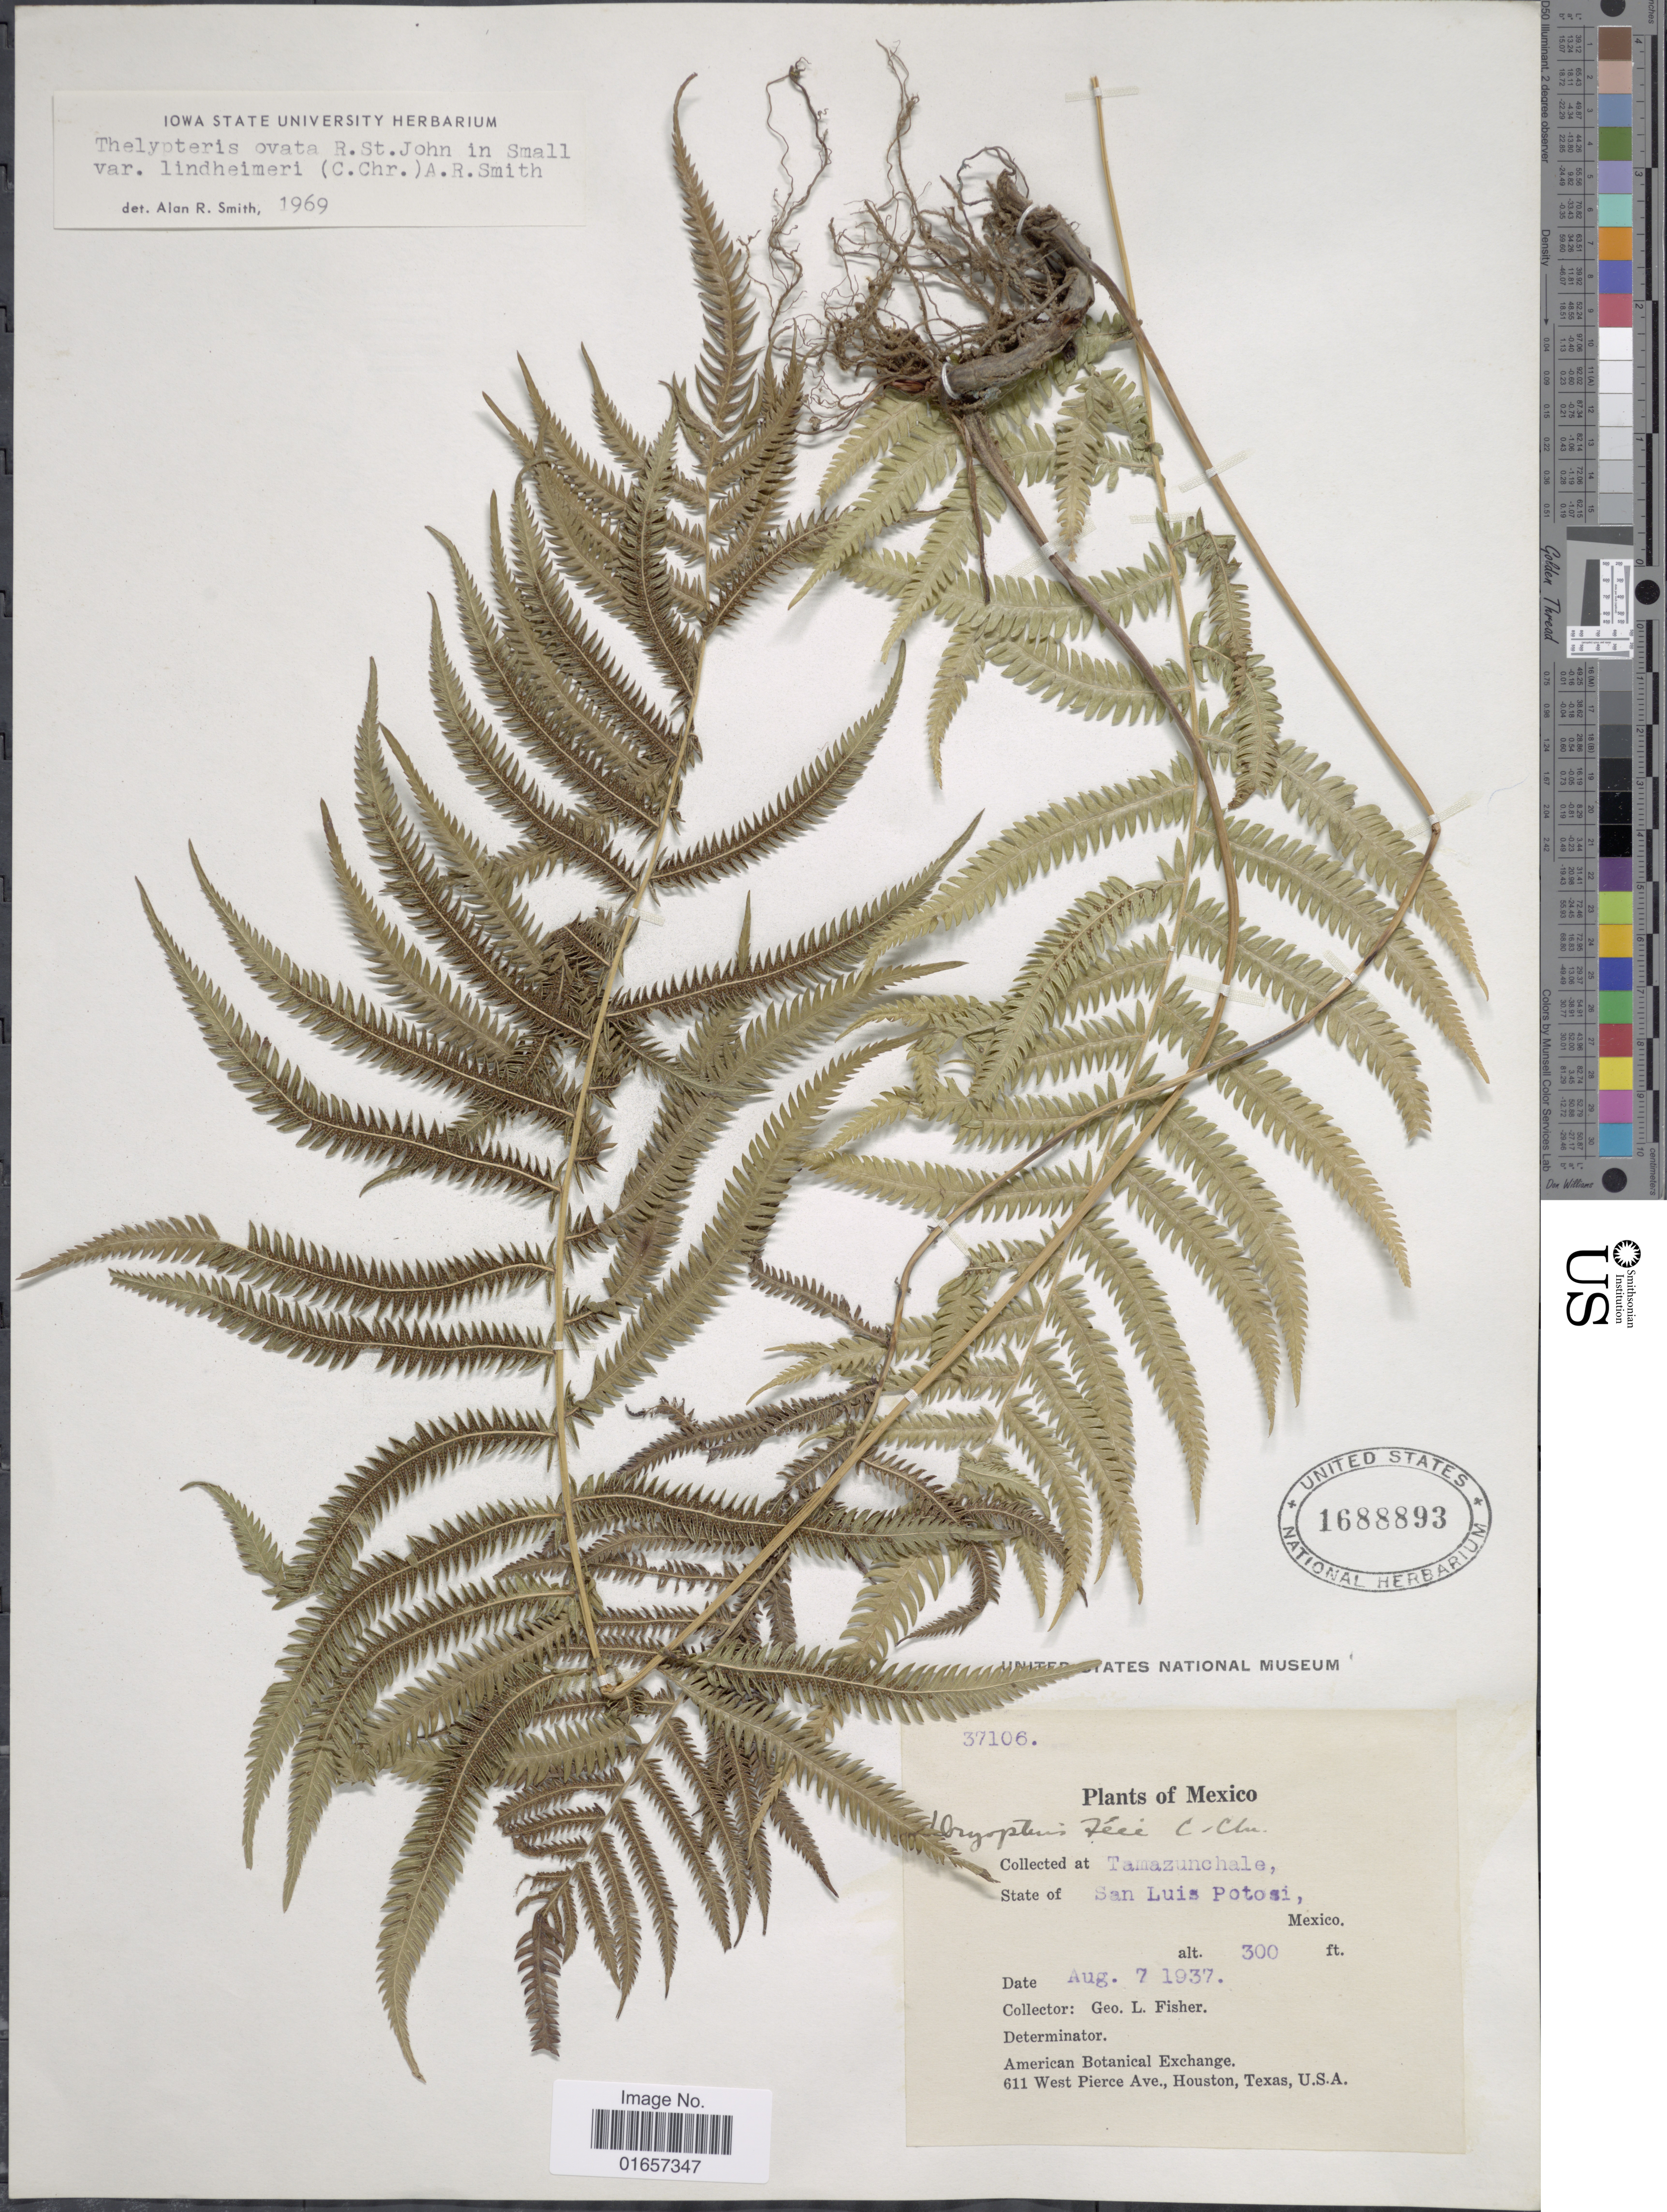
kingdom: Plantae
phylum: Tracheophyta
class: Polypodiopsida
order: Polypodiales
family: Thelypteridaceae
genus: Christella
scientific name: Christella ovata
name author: (R.P. St. John) Á. Löve & D. Löve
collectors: G. L. Fisher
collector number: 37106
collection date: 1937-08-07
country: Mexico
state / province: San Luis Potosí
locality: Mexico, Tamazunchale, San Luis Potosí.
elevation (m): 91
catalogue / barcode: US 1688893